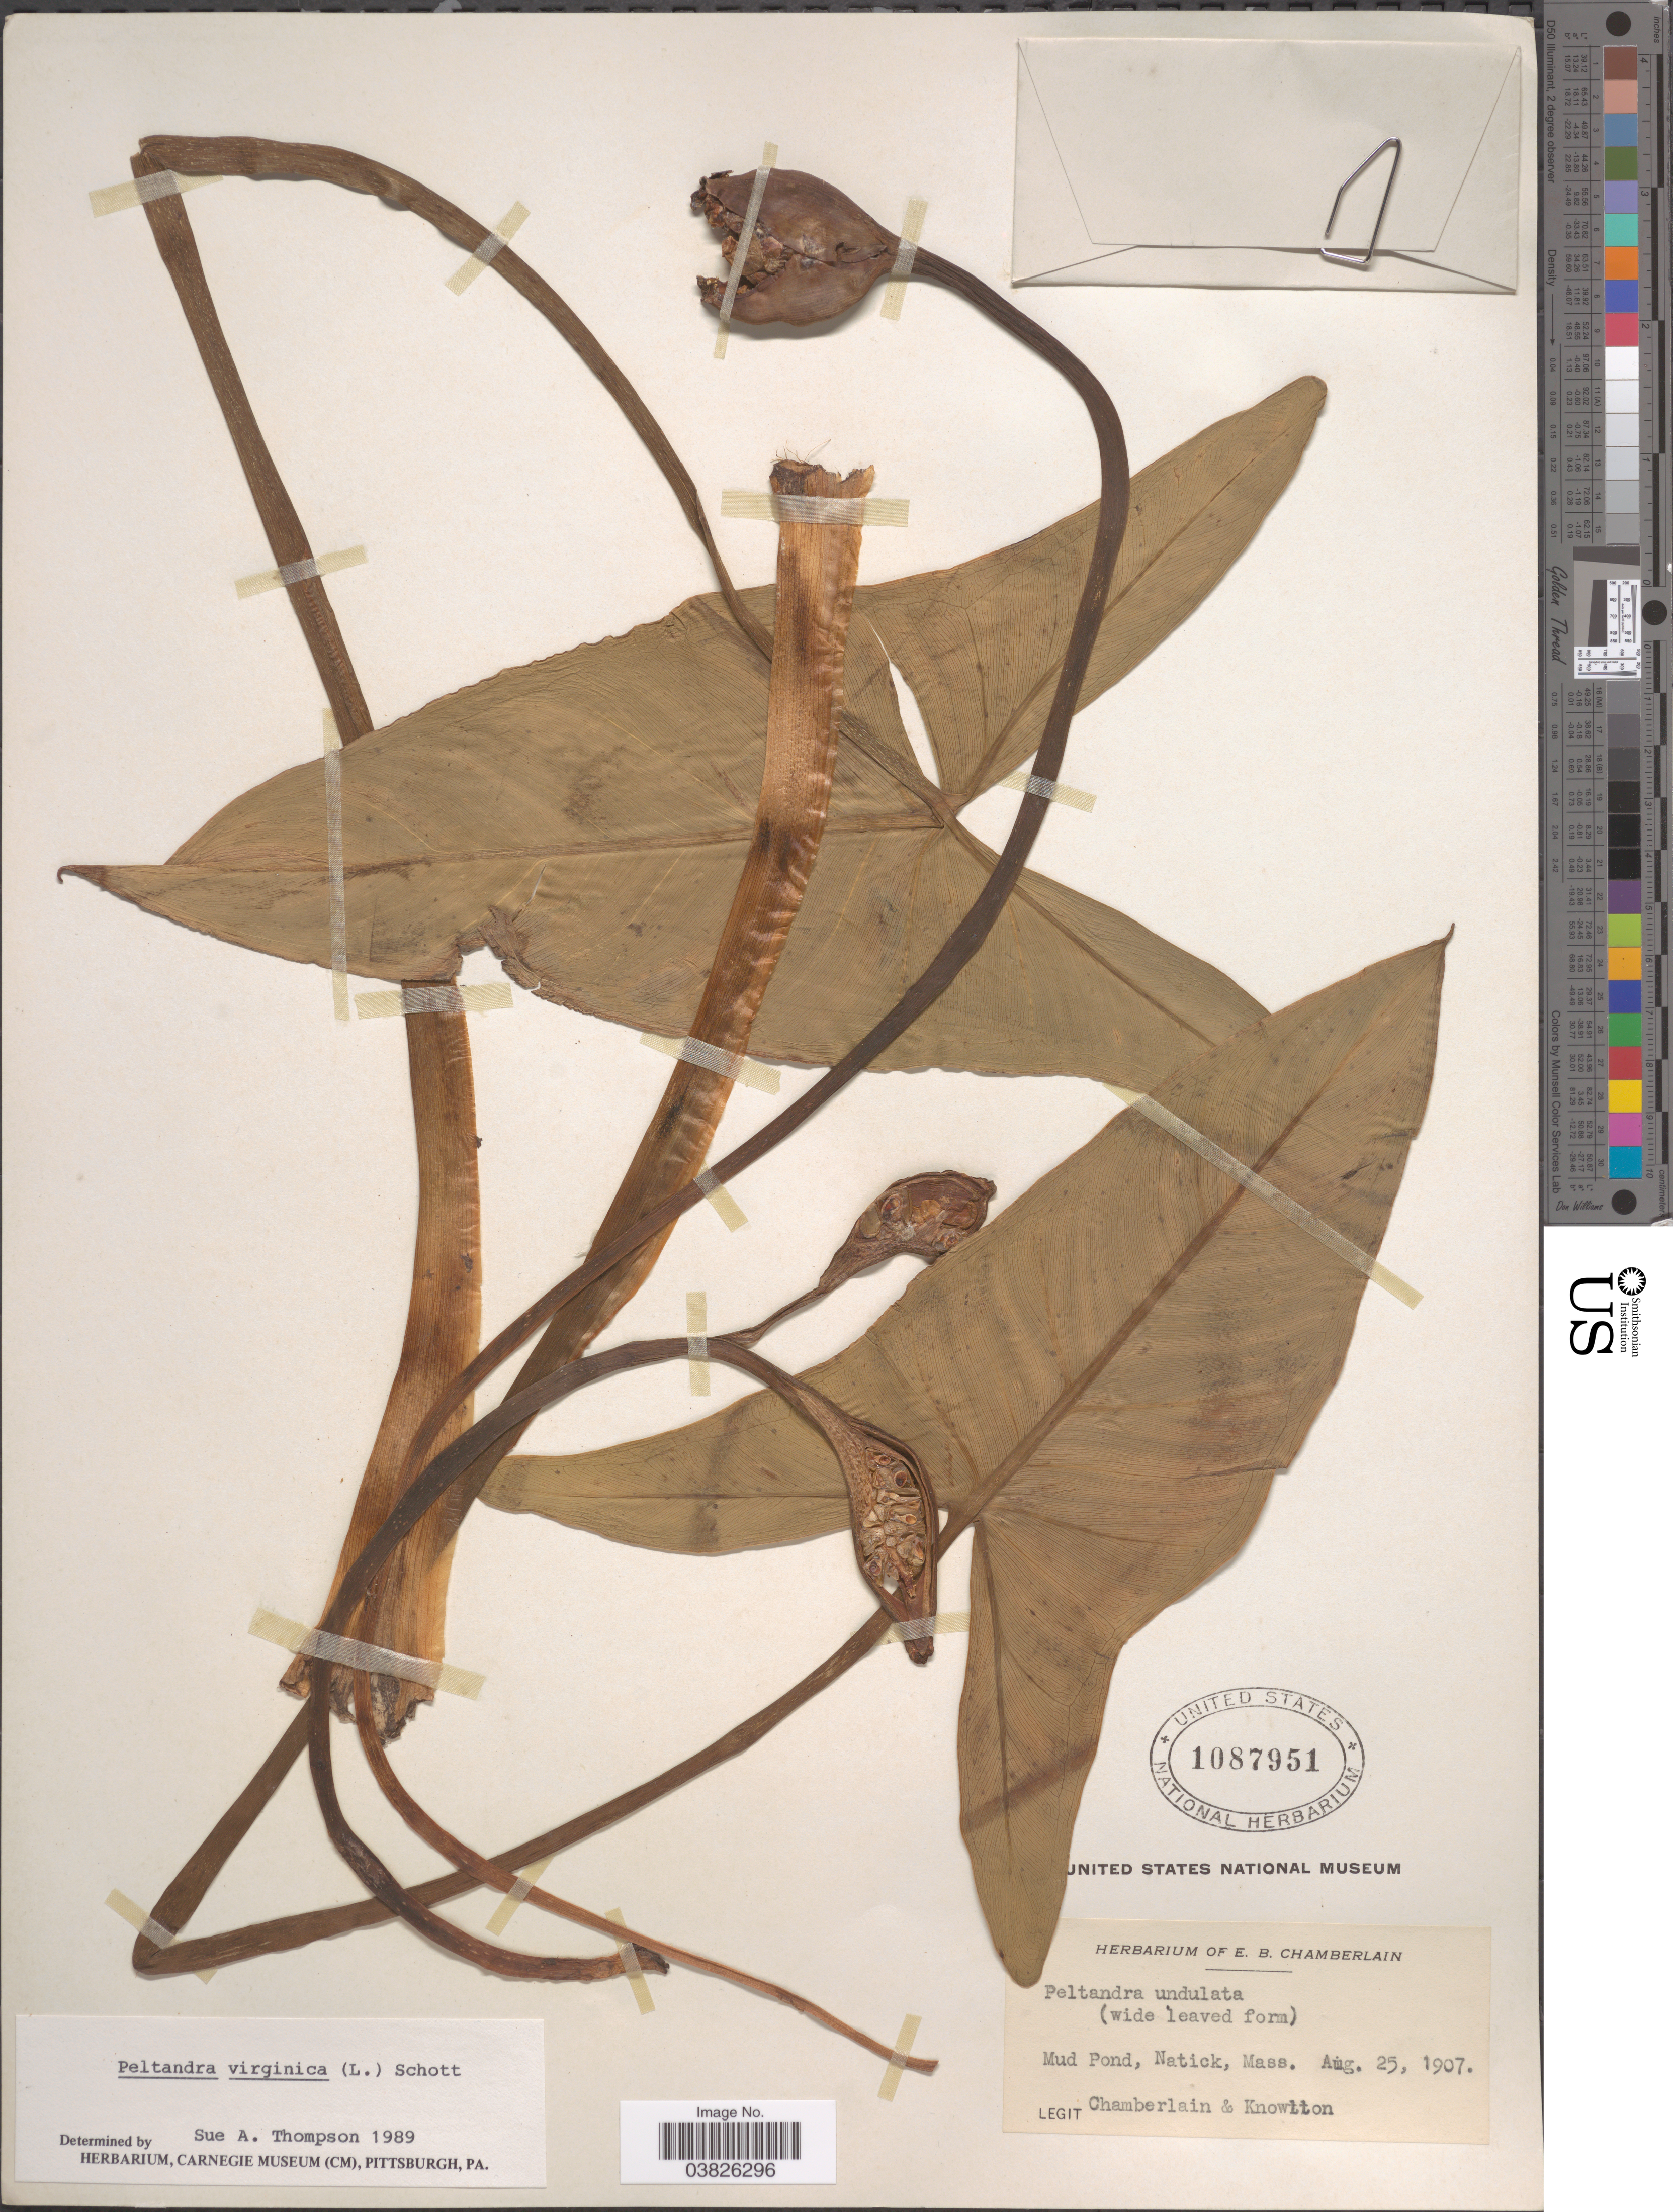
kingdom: Plantae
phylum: Tracheophyta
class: Liliopsida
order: Alismatales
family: Araceae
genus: Peltandra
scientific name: Peltandra virginica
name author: (L.) Schott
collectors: E. Chamberlain & -. Knowlton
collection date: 1907-08-25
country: United States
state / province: Massachusetts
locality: Mud Pond, Natick.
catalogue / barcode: US 1087951